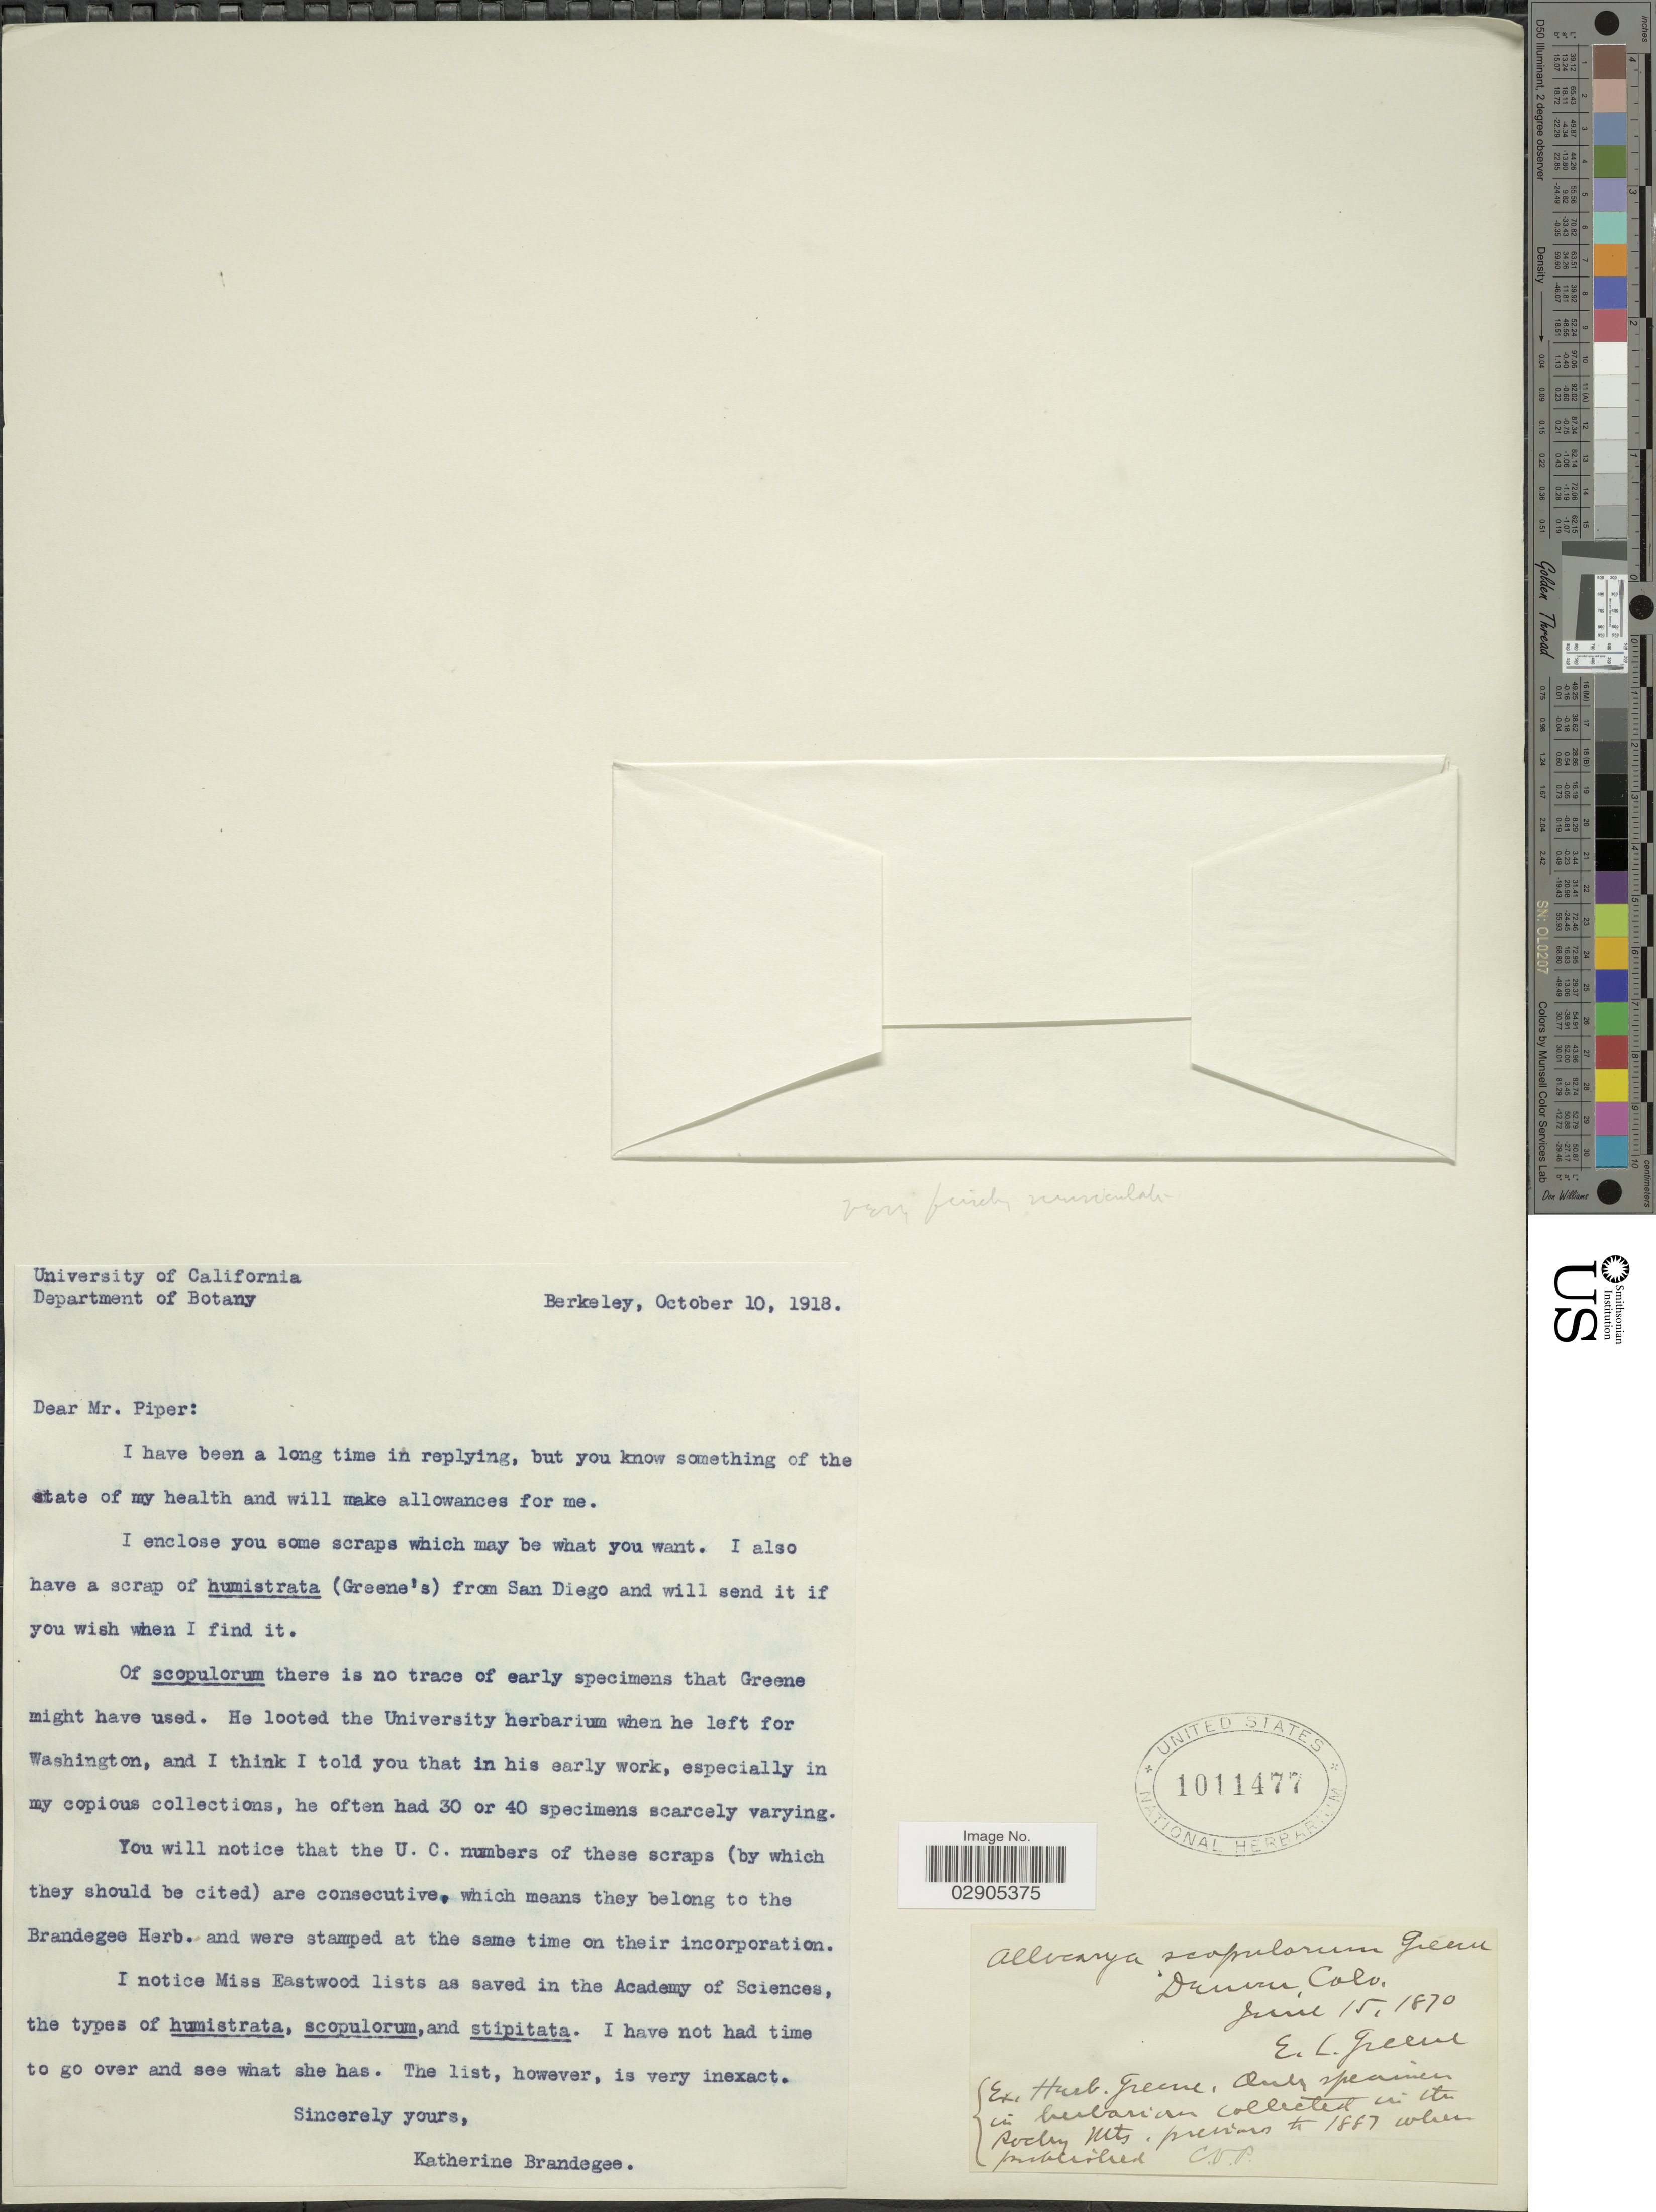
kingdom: Plantae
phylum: Tracheophyta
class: Magnoliopsida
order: Boraginales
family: Boraginaceae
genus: Allocarya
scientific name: Allocarya scopulorum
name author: S.W. Greene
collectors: E. L. Greene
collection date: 1870-06-15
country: United States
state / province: Colorado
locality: Denver.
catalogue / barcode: US 1011477